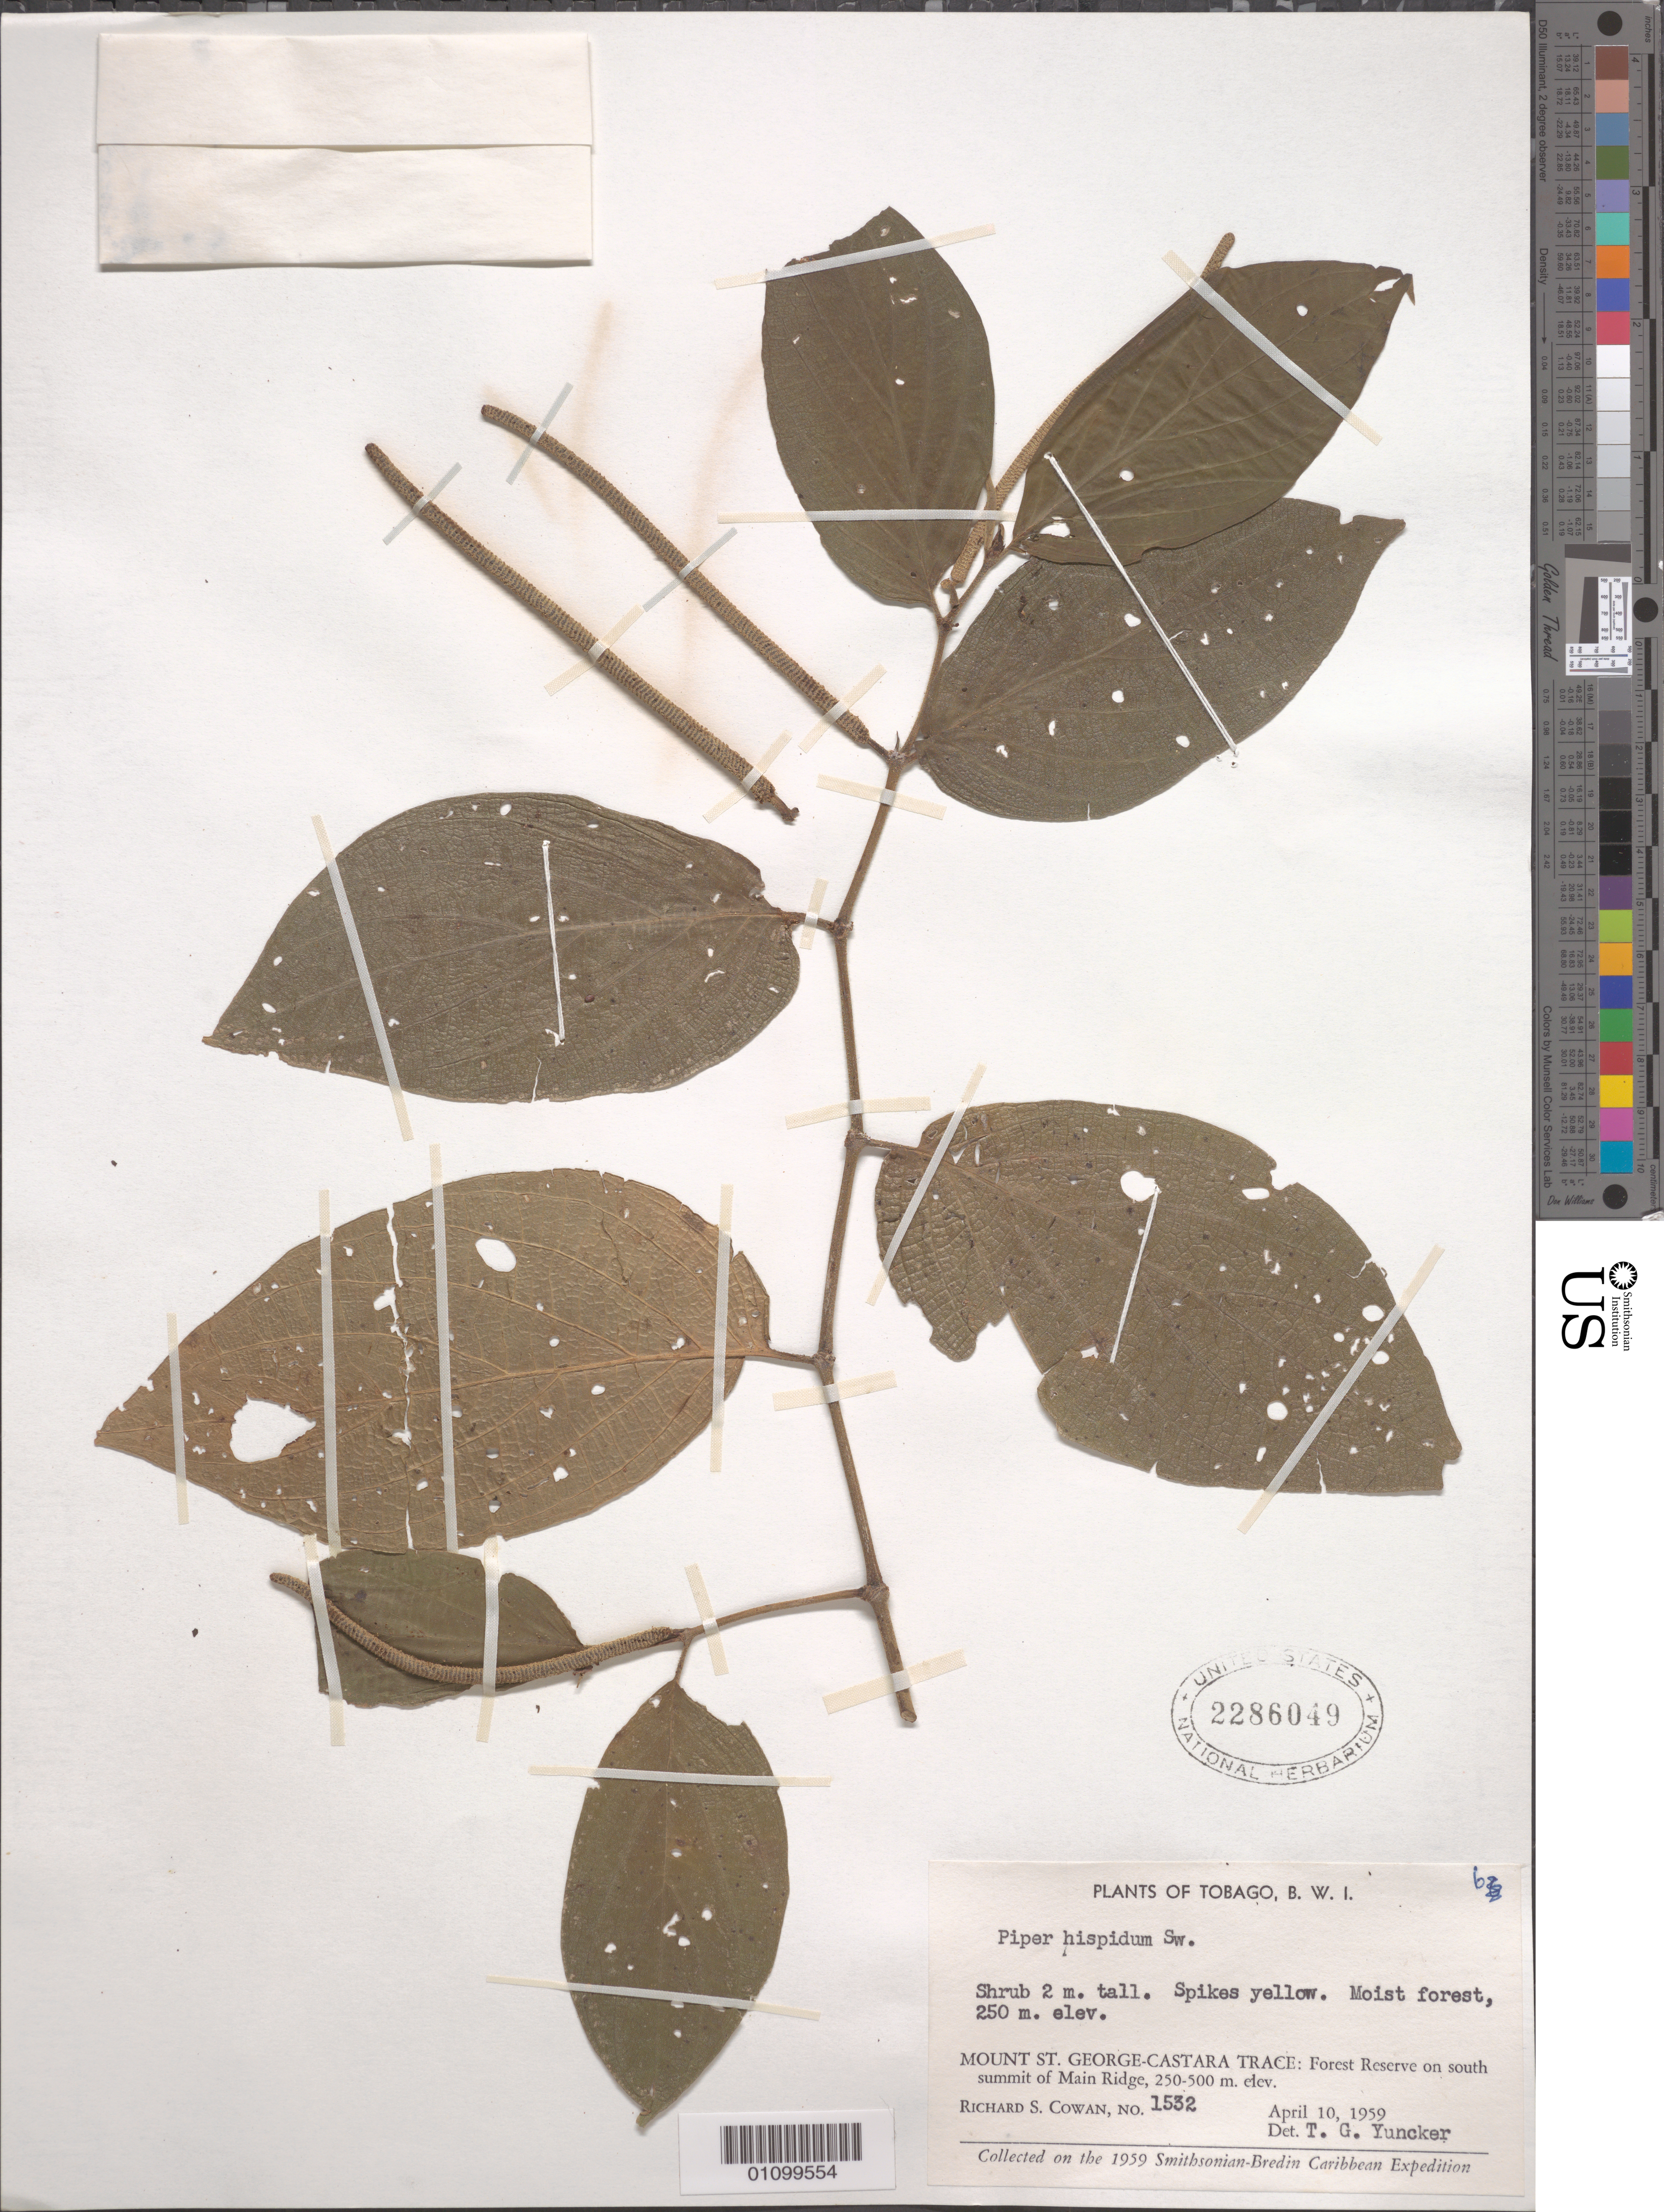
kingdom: Plantae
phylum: Tracheophyta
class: Magnoliopsida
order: Piperales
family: Piperaceae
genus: Piper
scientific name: Piper hispidum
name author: Sw.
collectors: R. S. Cowan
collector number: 1532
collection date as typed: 10 Apr 1959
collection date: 1959-04-10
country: Trinidad and Tobago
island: Tobago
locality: Mount St. George-Castara Trace: Forest Reserve on S summit of Main Ridge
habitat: Moist forest, 250m. elev.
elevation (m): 250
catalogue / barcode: US 2286049